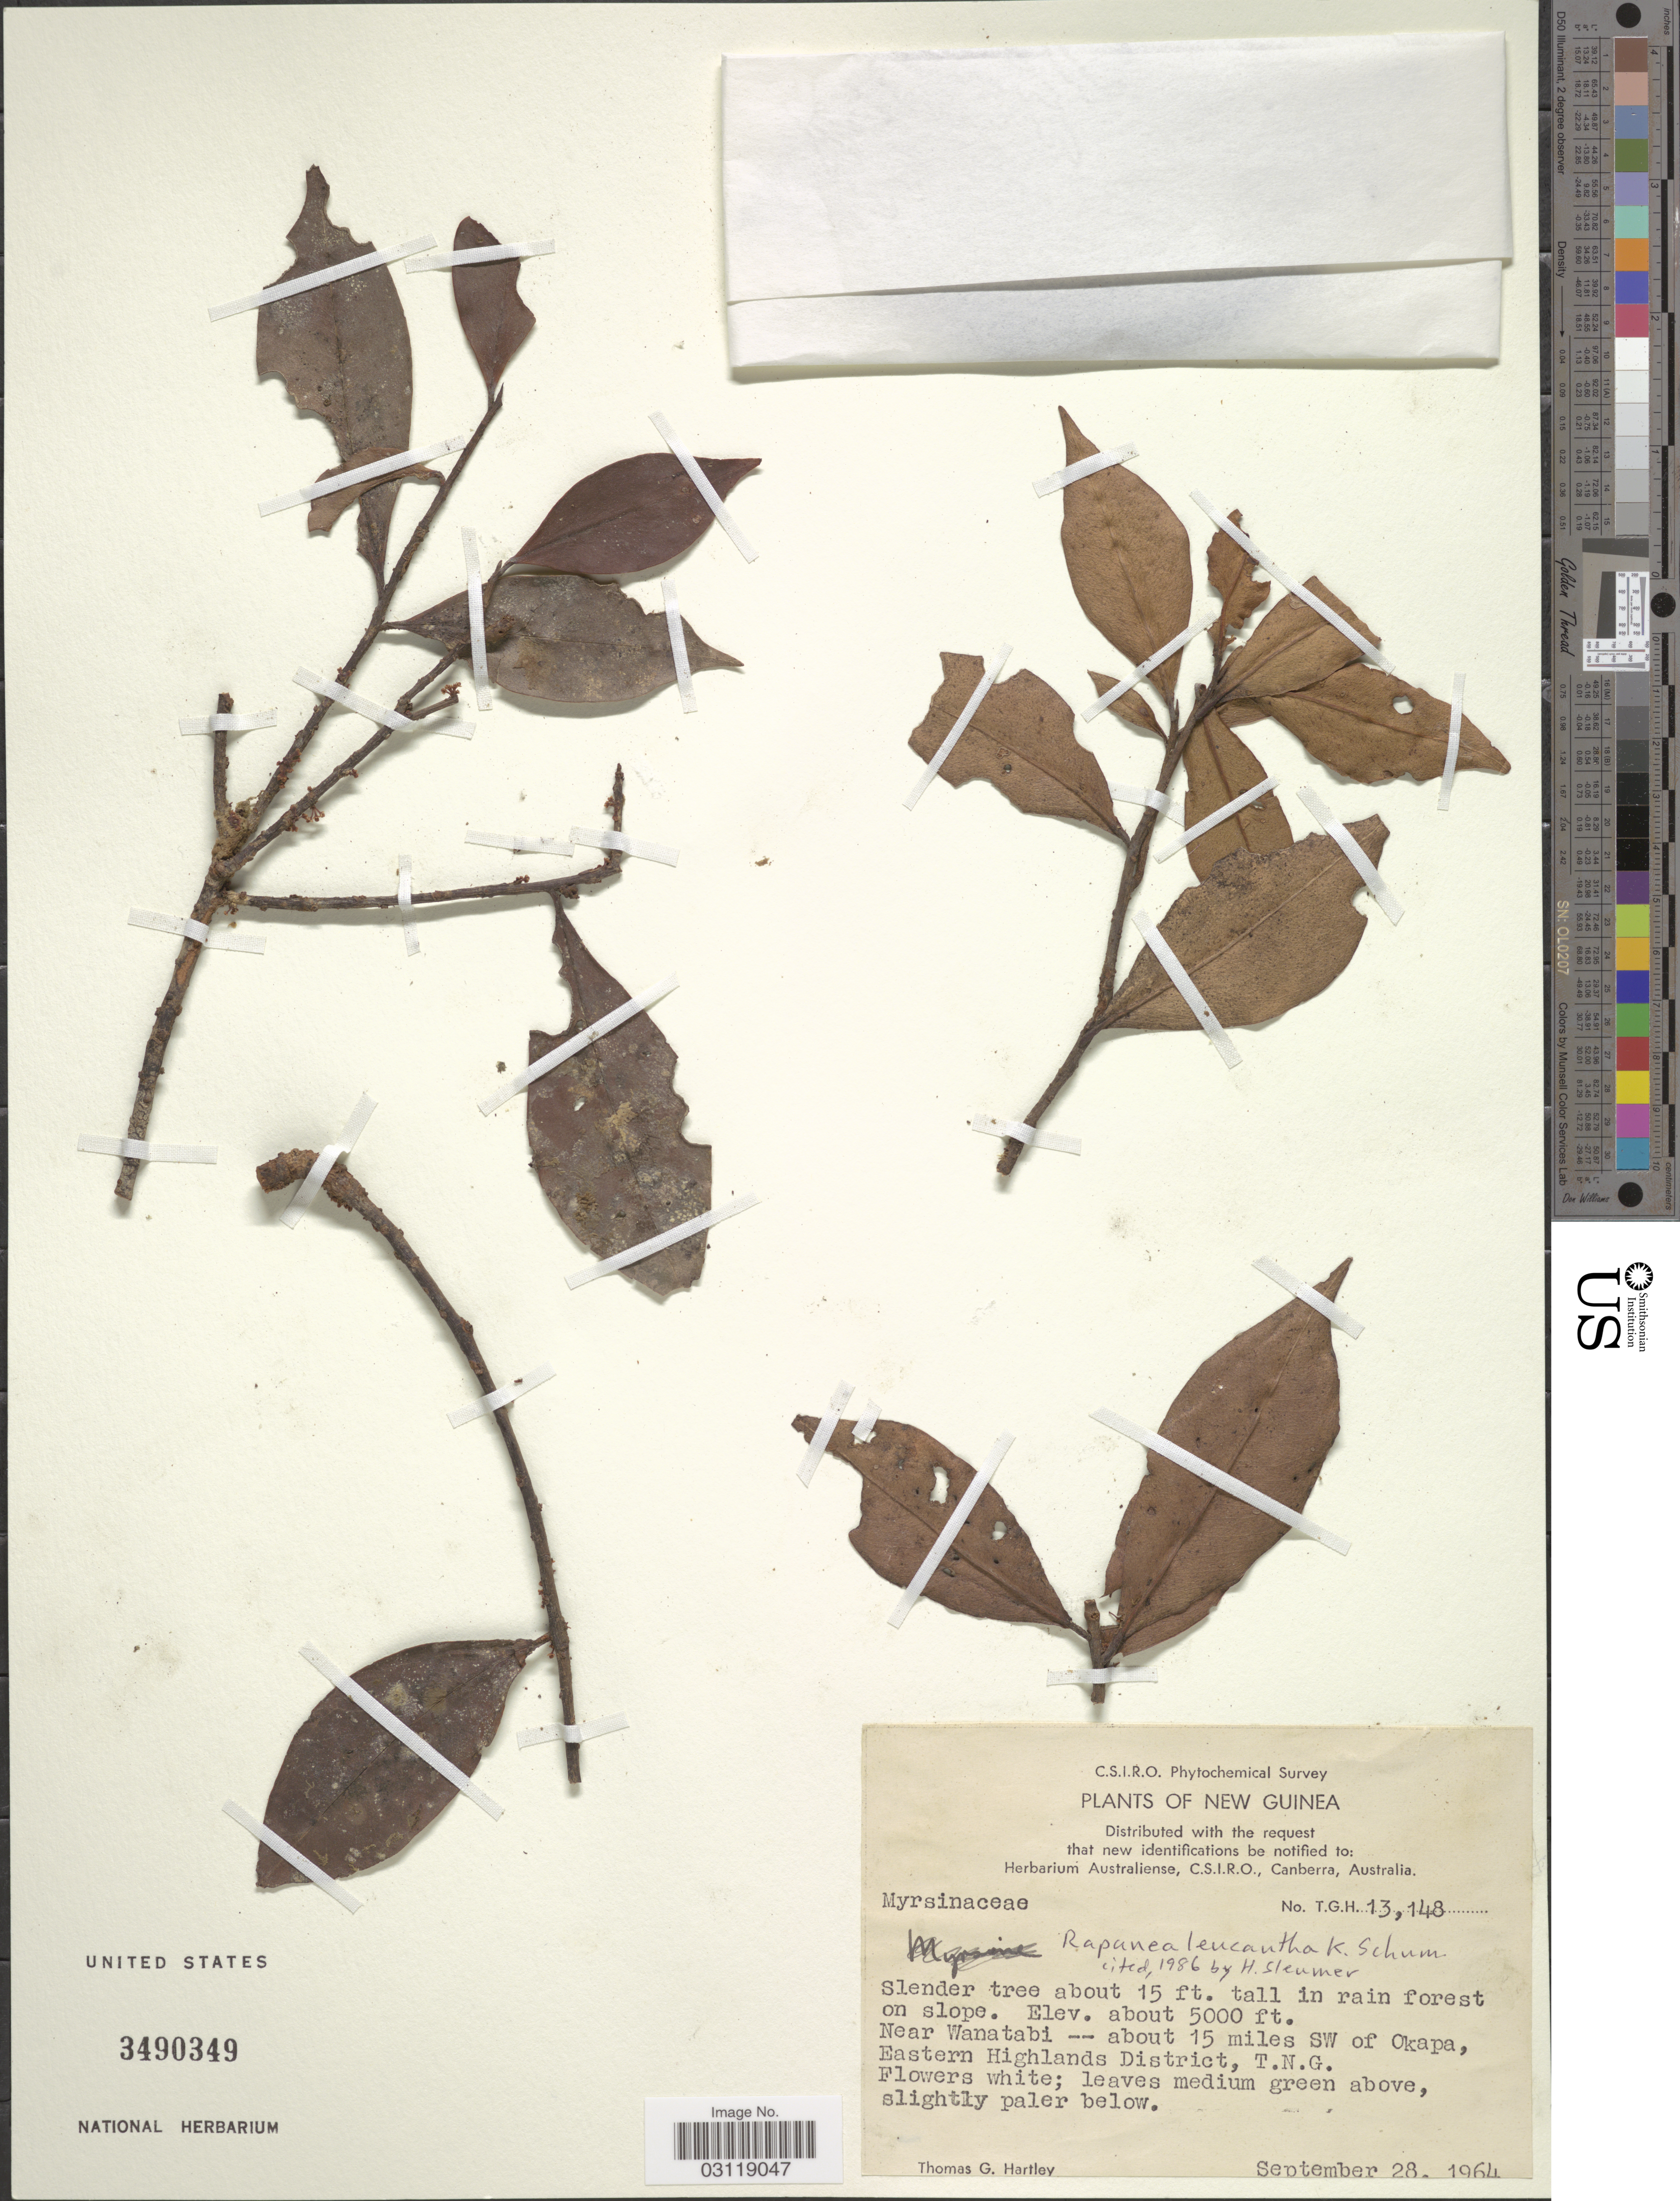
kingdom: Plantae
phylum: Tracheophyta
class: Magnoliopsida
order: Ericales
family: Primulaceae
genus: Rapanea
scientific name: Rapanea leucantha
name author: K. Schum.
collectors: T. Hartley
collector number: TGH13148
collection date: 1964-09-28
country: Papua New Guinea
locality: New Guinea. Near Wanatabi -- about 15 miles SW of Okapa, Eastern Highlands District, T.N.G.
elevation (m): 1524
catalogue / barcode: US 3490349